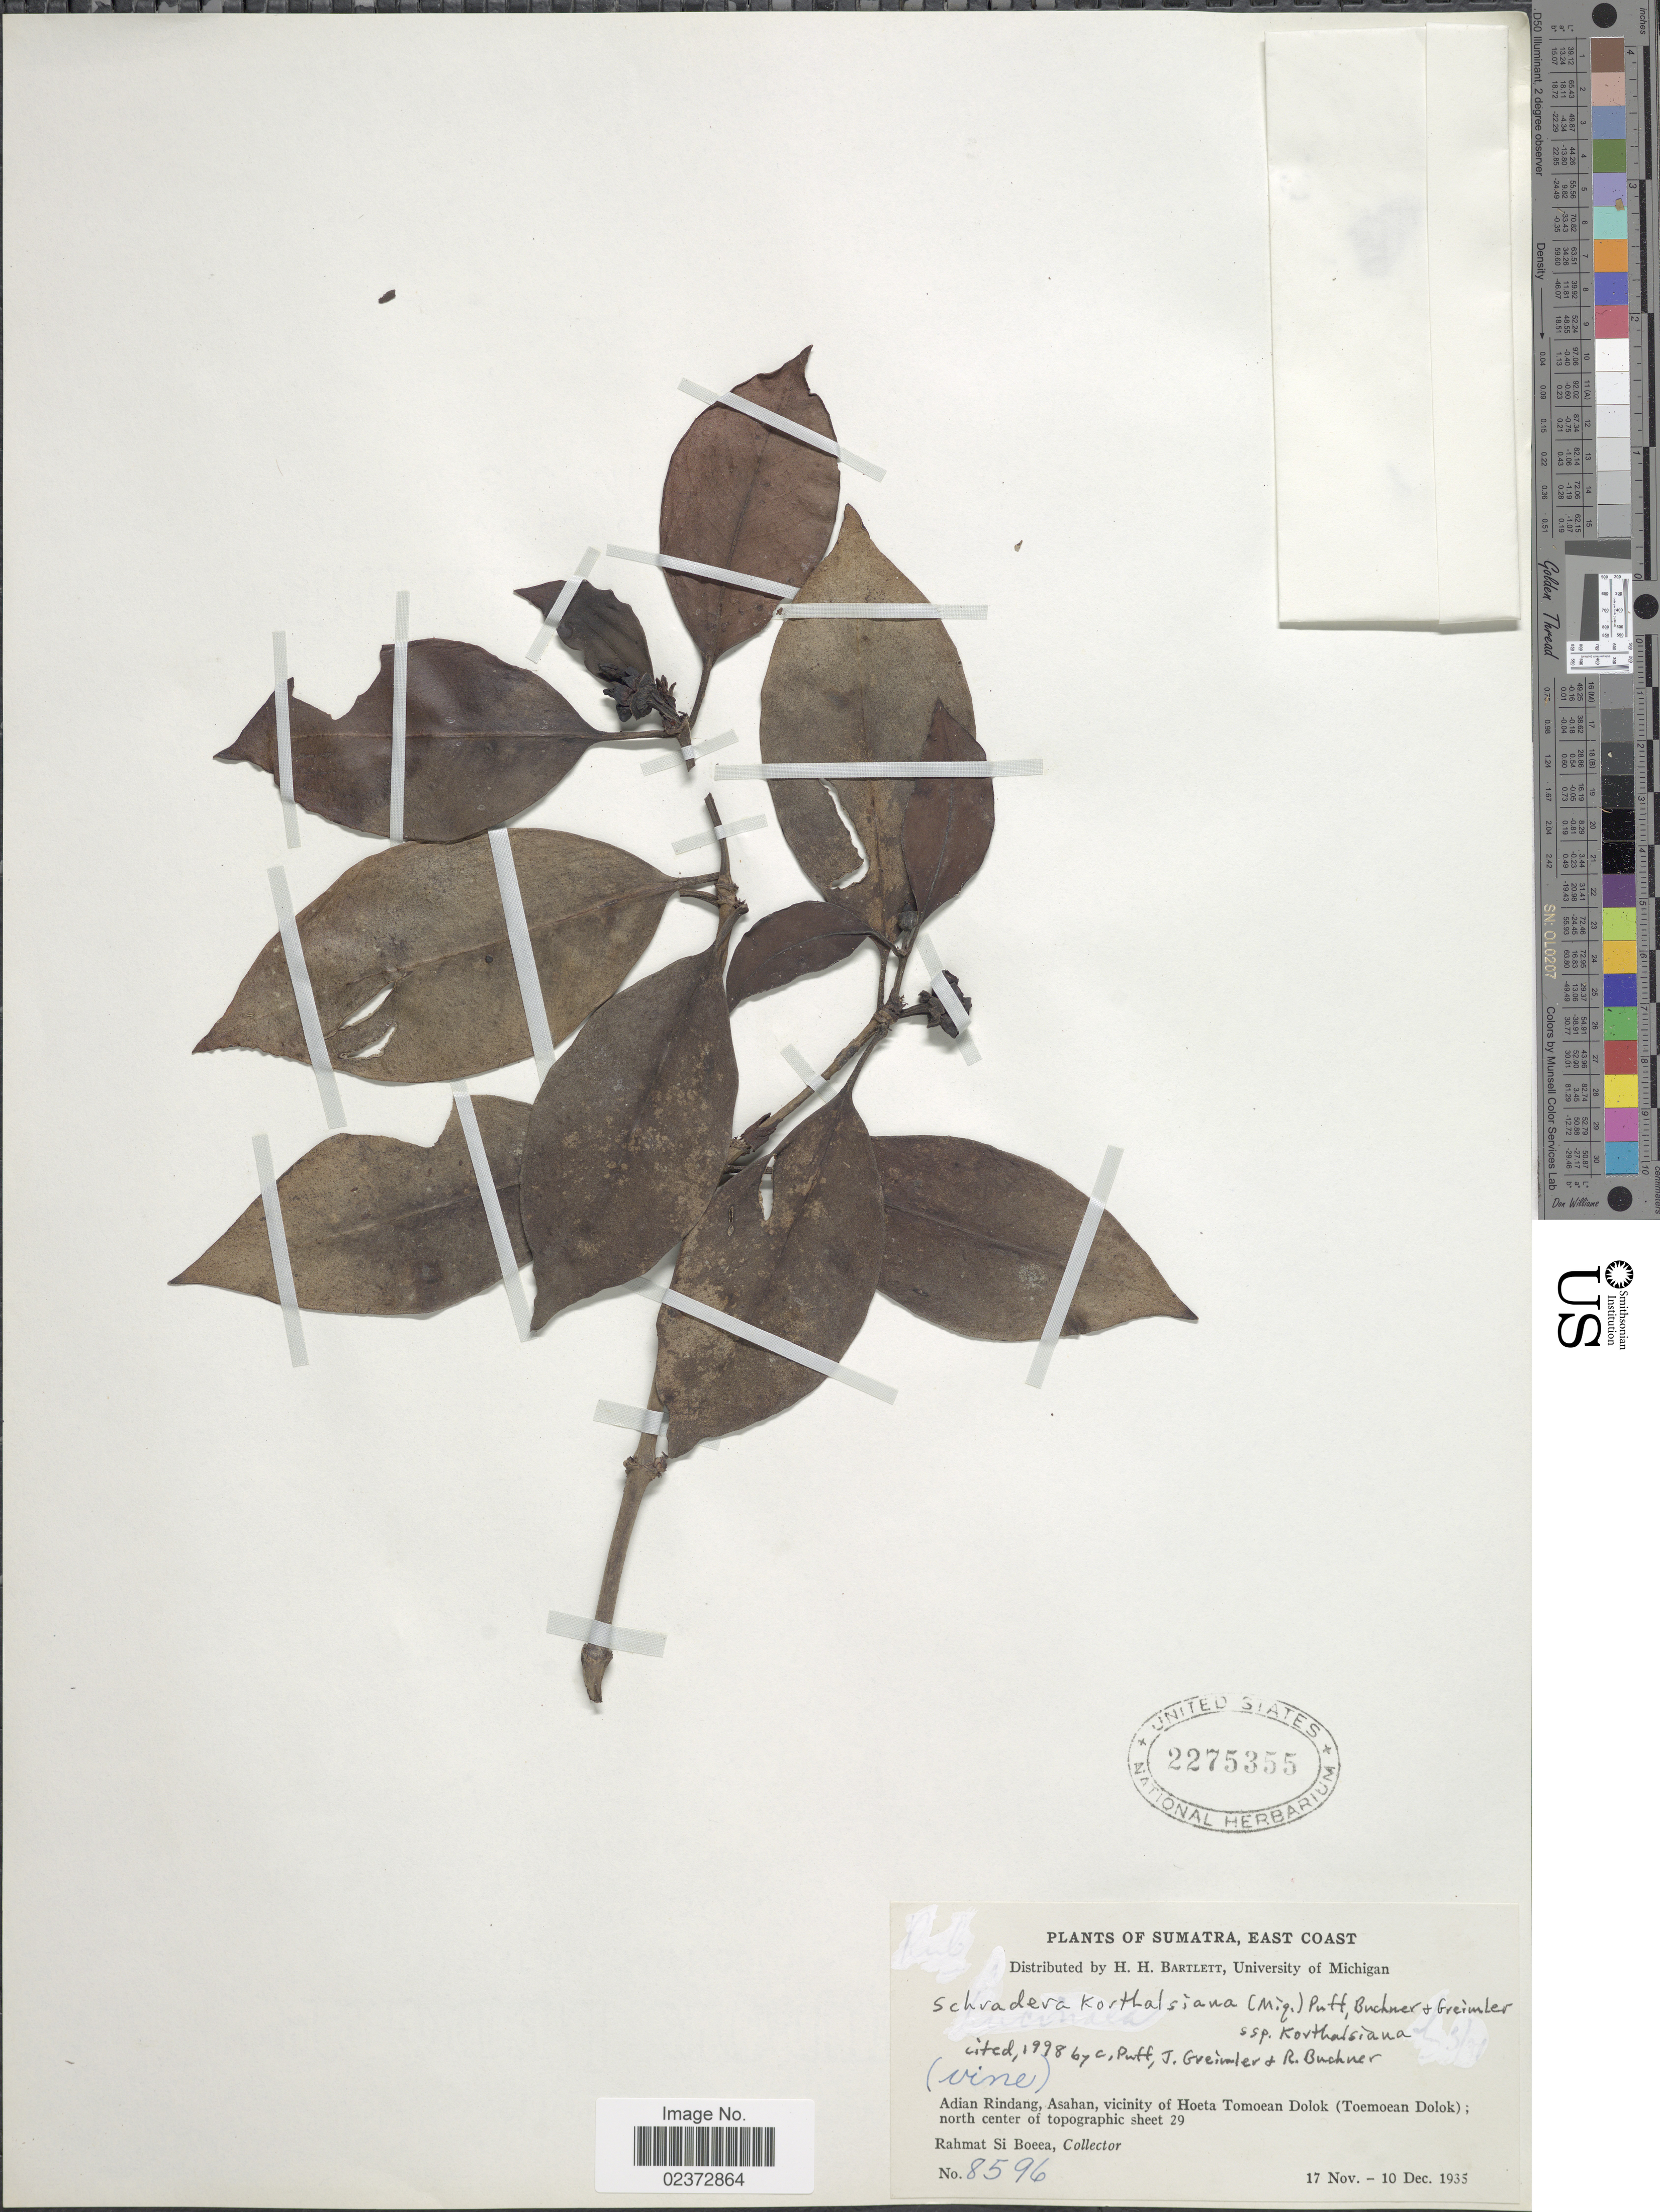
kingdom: Plantae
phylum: Tracheophyta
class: Magnoliopsida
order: Gentianales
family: Rubiaceae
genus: Schradera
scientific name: Schradera korthalsiana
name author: (Miq.) Puff et al.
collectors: Rahmat Si Boeea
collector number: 8596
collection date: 1935-11-17/1935-12-10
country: Indonesia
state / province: Sumatra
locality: East Coast, Adian Rindang, Asahan, vicinity of Hoeta Tomoean Dolok (Toemoean Dolok); north center of topographic sheet 29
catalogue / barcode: US 2275355